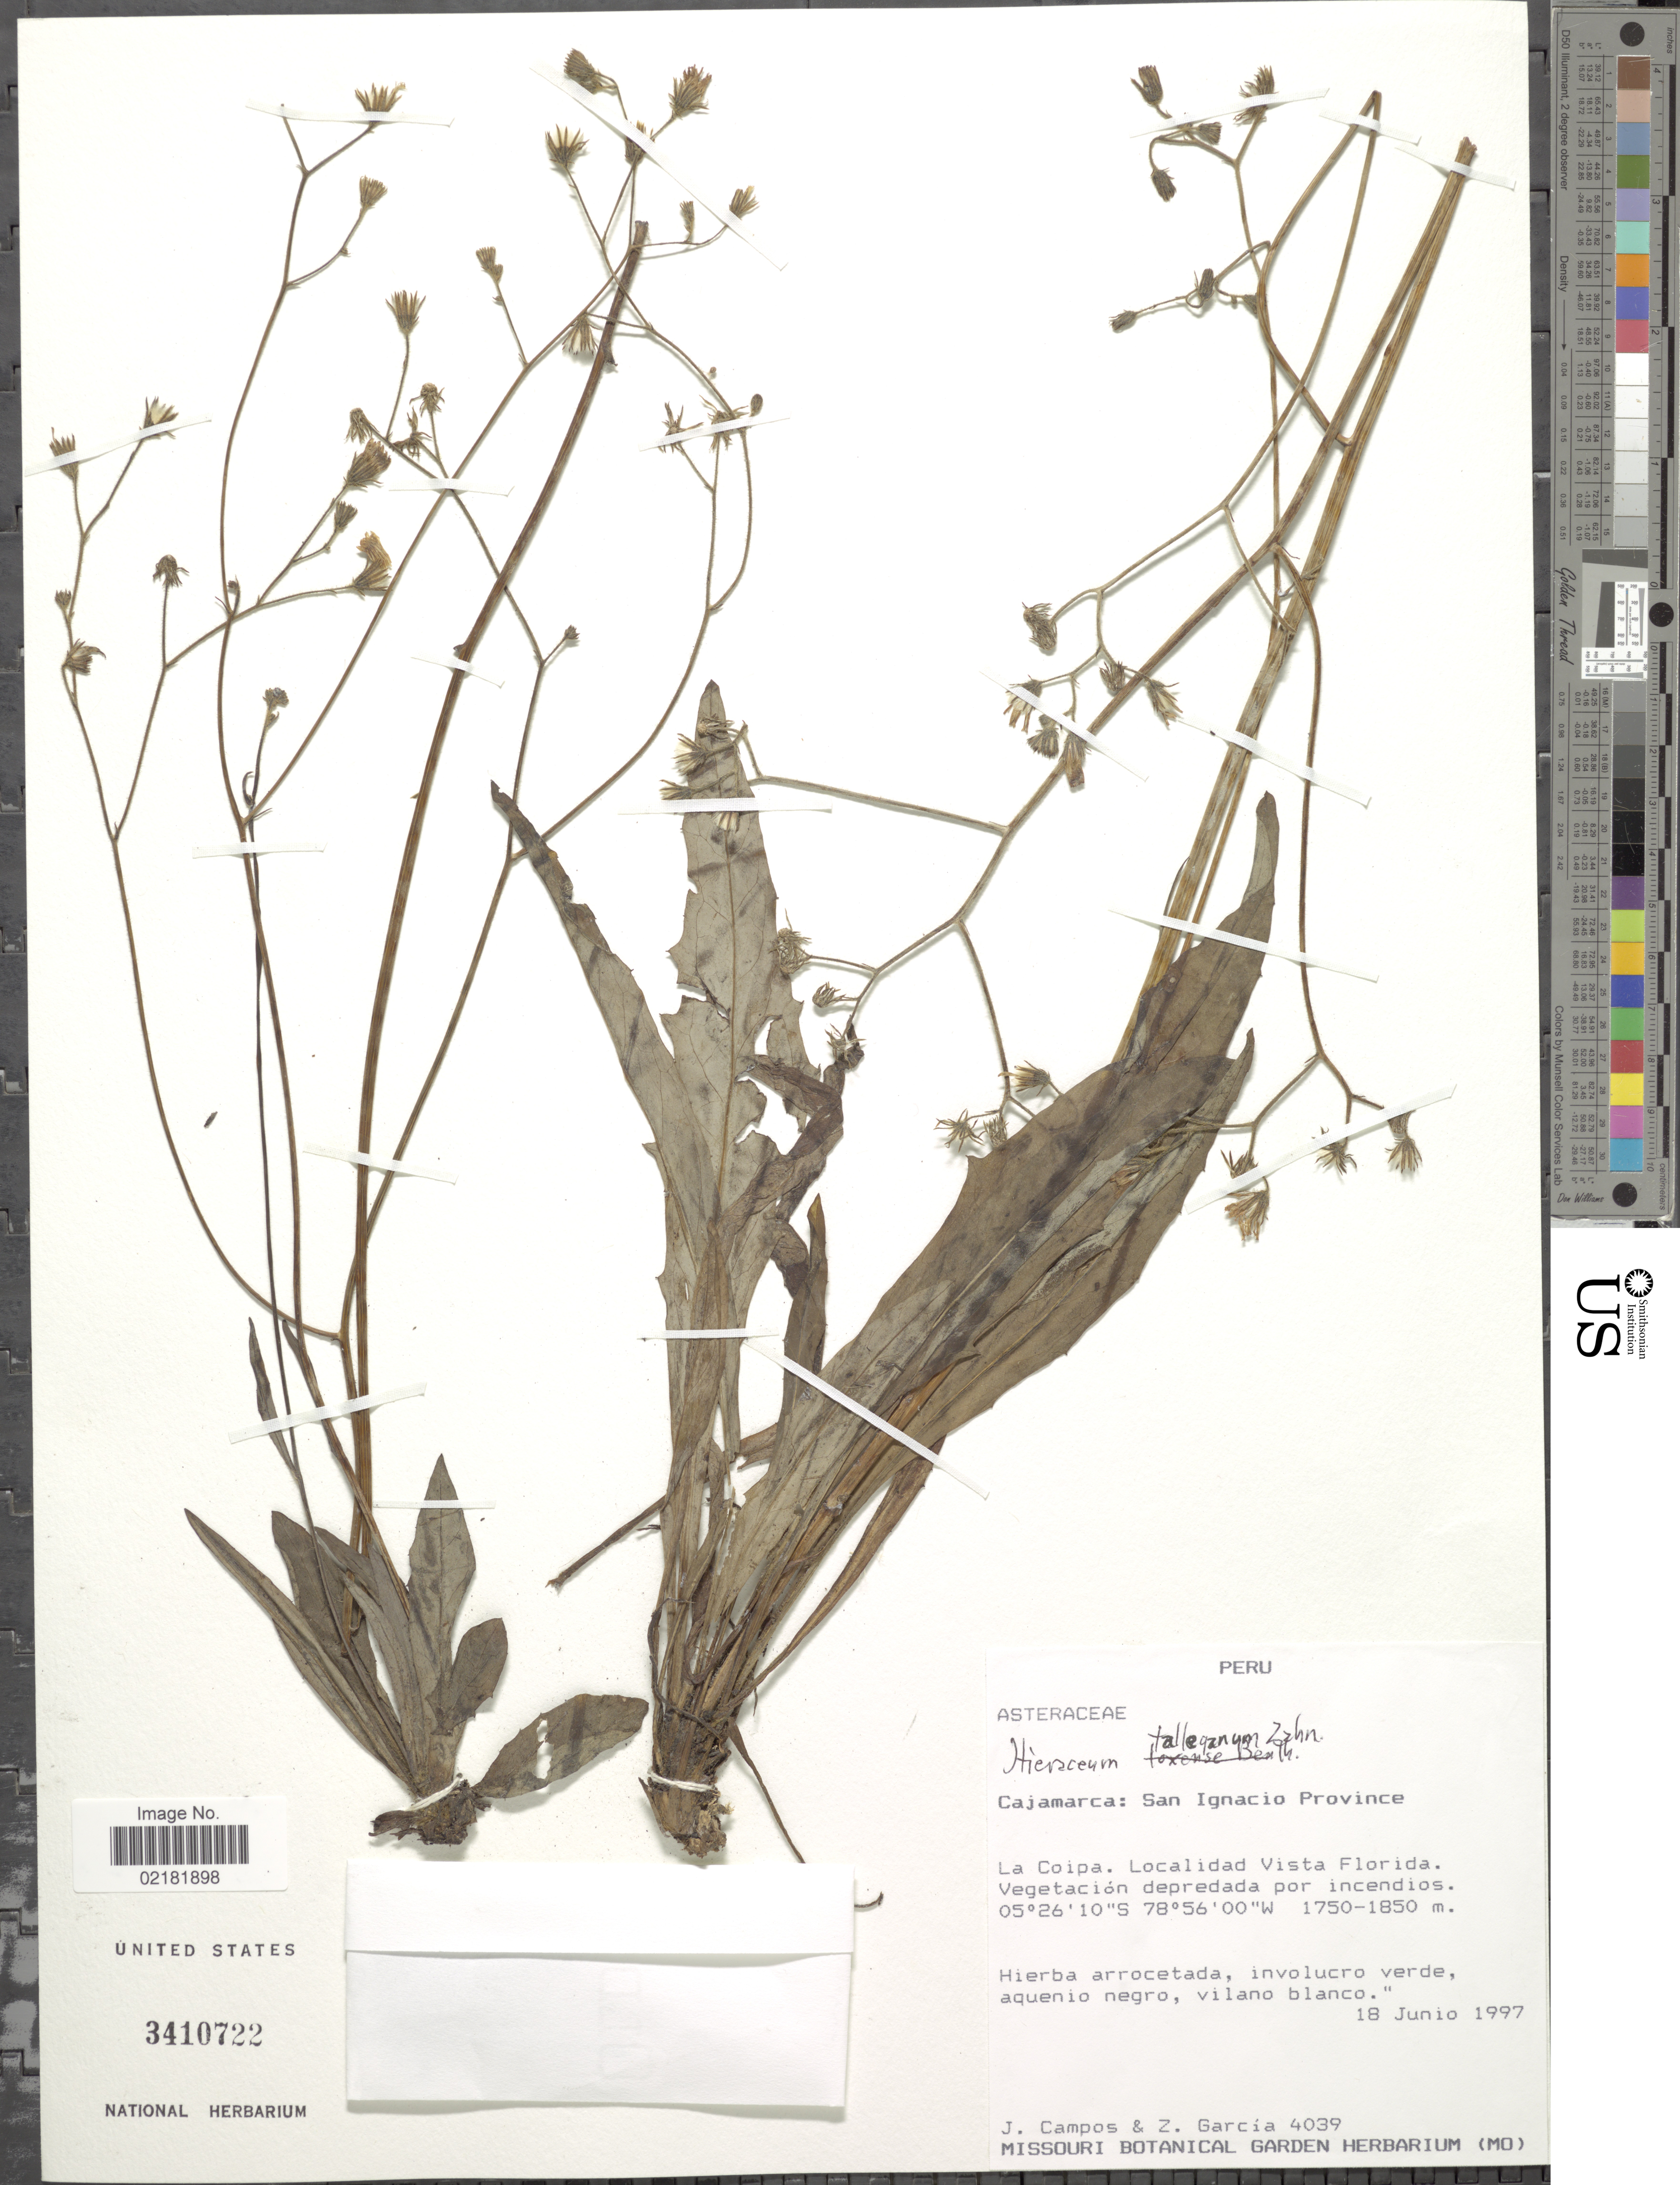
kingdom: Plantae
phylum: Tracheophyta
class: Magnoliopsida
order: Asterales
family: Asteraceae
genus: Hieracium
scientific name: Hieracium tallenganum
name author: Zahn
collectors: J. Campos & Z. Garcia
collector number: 4039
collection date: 1997-06-18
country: Peru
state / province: Cajamarca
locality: San Ignacio Province, La Coipa, Localidad Vista Florida.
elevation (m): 1750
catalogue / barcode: US 3410722